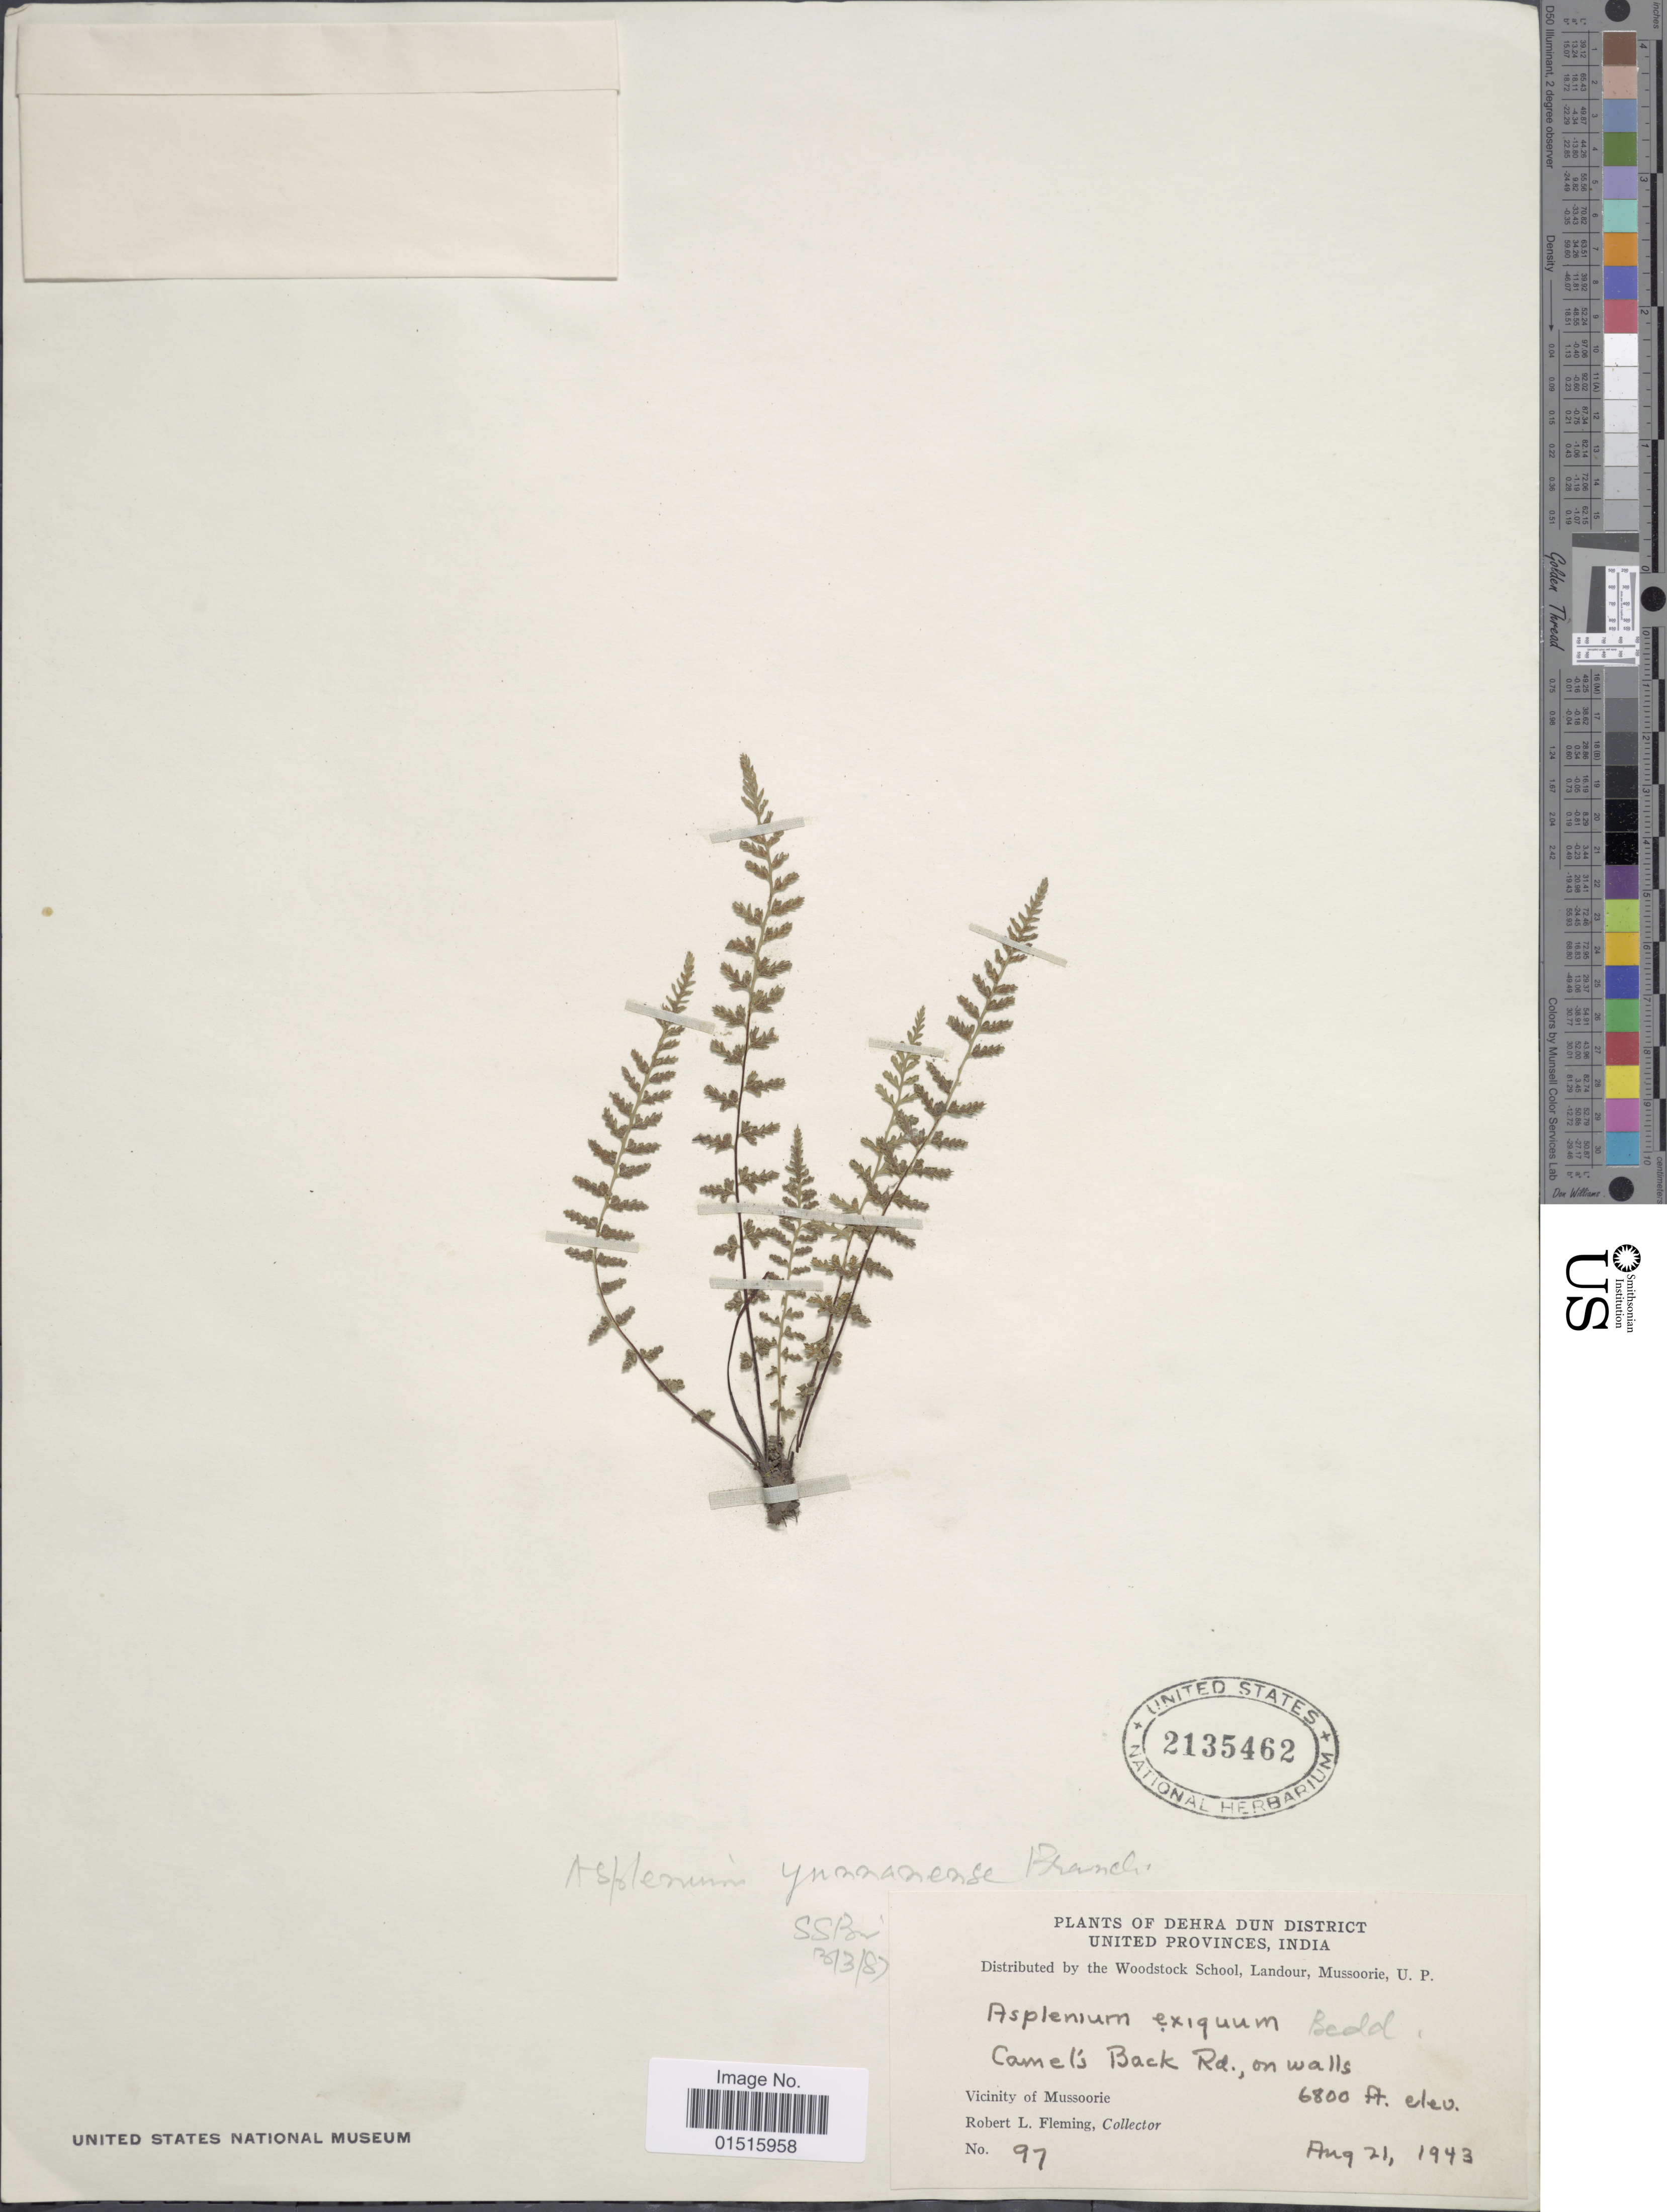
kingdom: Plantae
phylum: Tracheophyta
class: Polypodiopsida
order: Polypodiales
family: Aspleniaceae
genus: Asplenium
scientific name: Asplenium yunnanense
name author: (Franch.) Ching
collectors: R. Fleming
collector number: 97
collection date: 1943-08-21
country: India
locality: Plants of Dehra Dun district, United Provinces, Vicinity of Mussoorie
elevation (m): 2073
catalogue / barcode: US 2135462